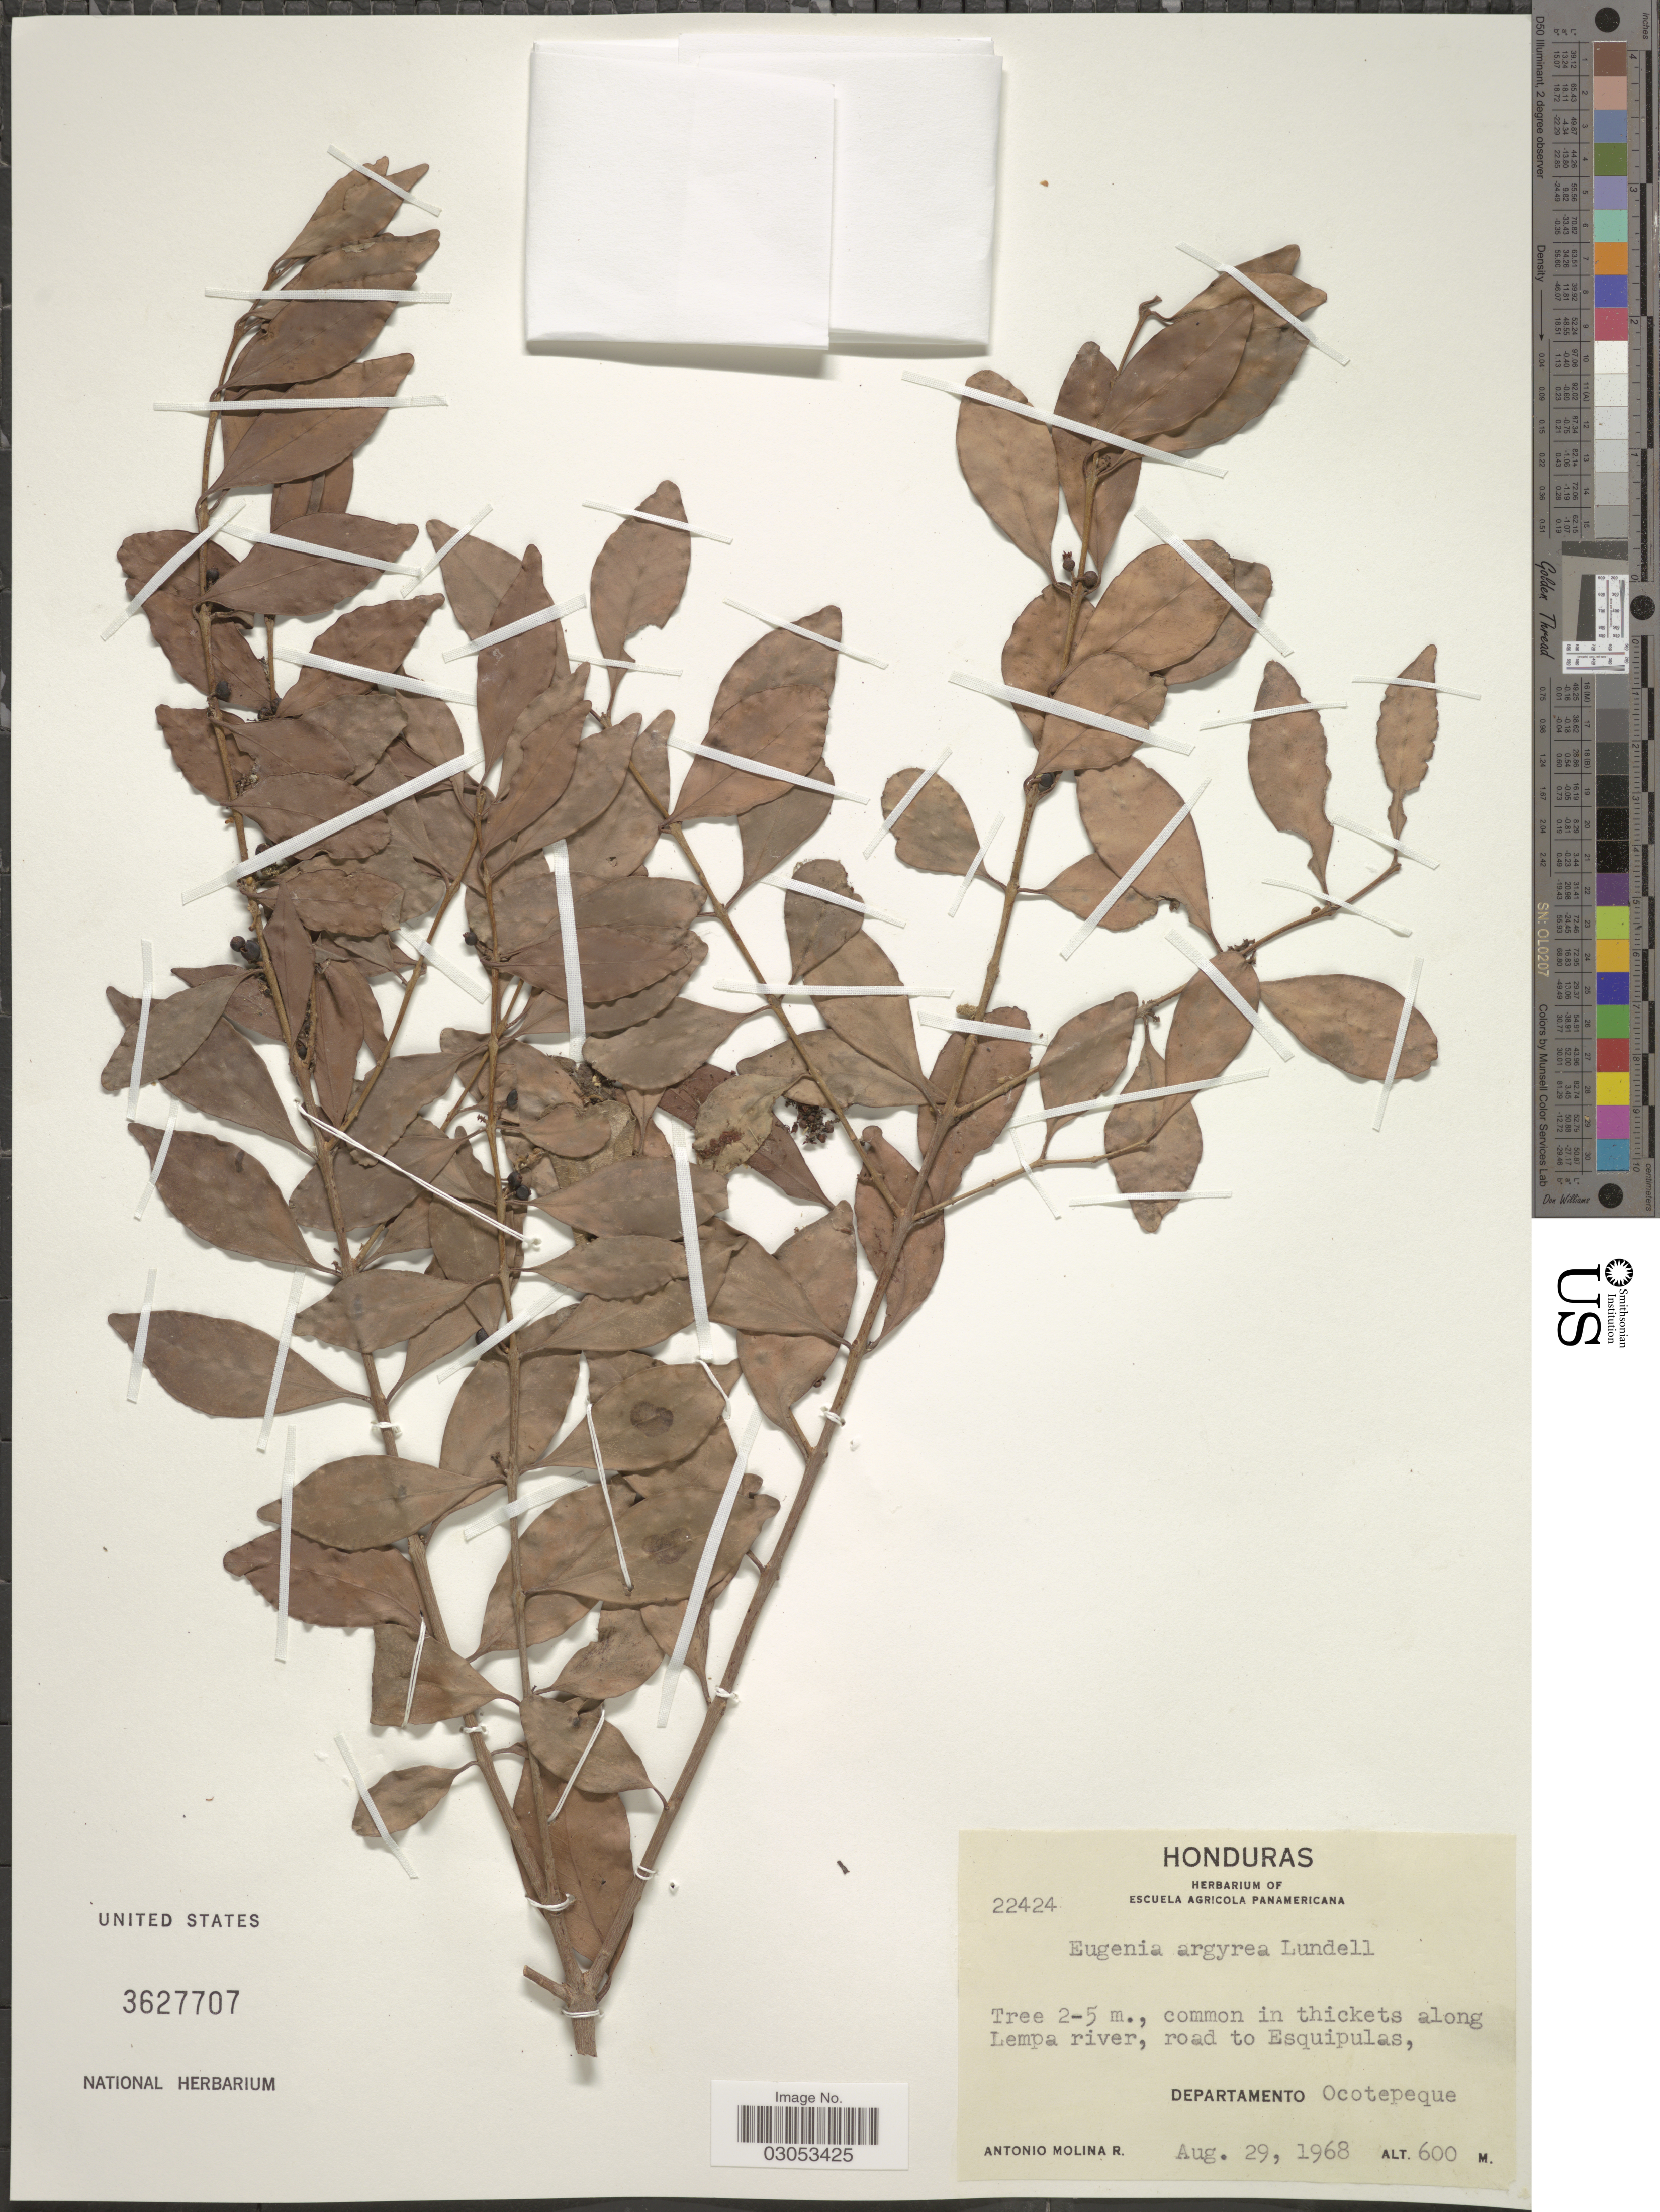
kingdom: Plantae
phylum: Tracheophyta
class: Magnoliopsida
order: Myrtales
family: Myrtaceae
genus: Eugenia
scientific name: Eugenia argyrea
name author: Lundell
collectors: A. Molina R.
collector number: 22424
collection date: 1968-08-29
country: Honduras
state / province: Ocotepeque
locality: Common in thickets along Lempa river, road to Esquipulas, Departamento Ocotepeque.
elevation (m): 600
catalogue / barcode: US 3627707